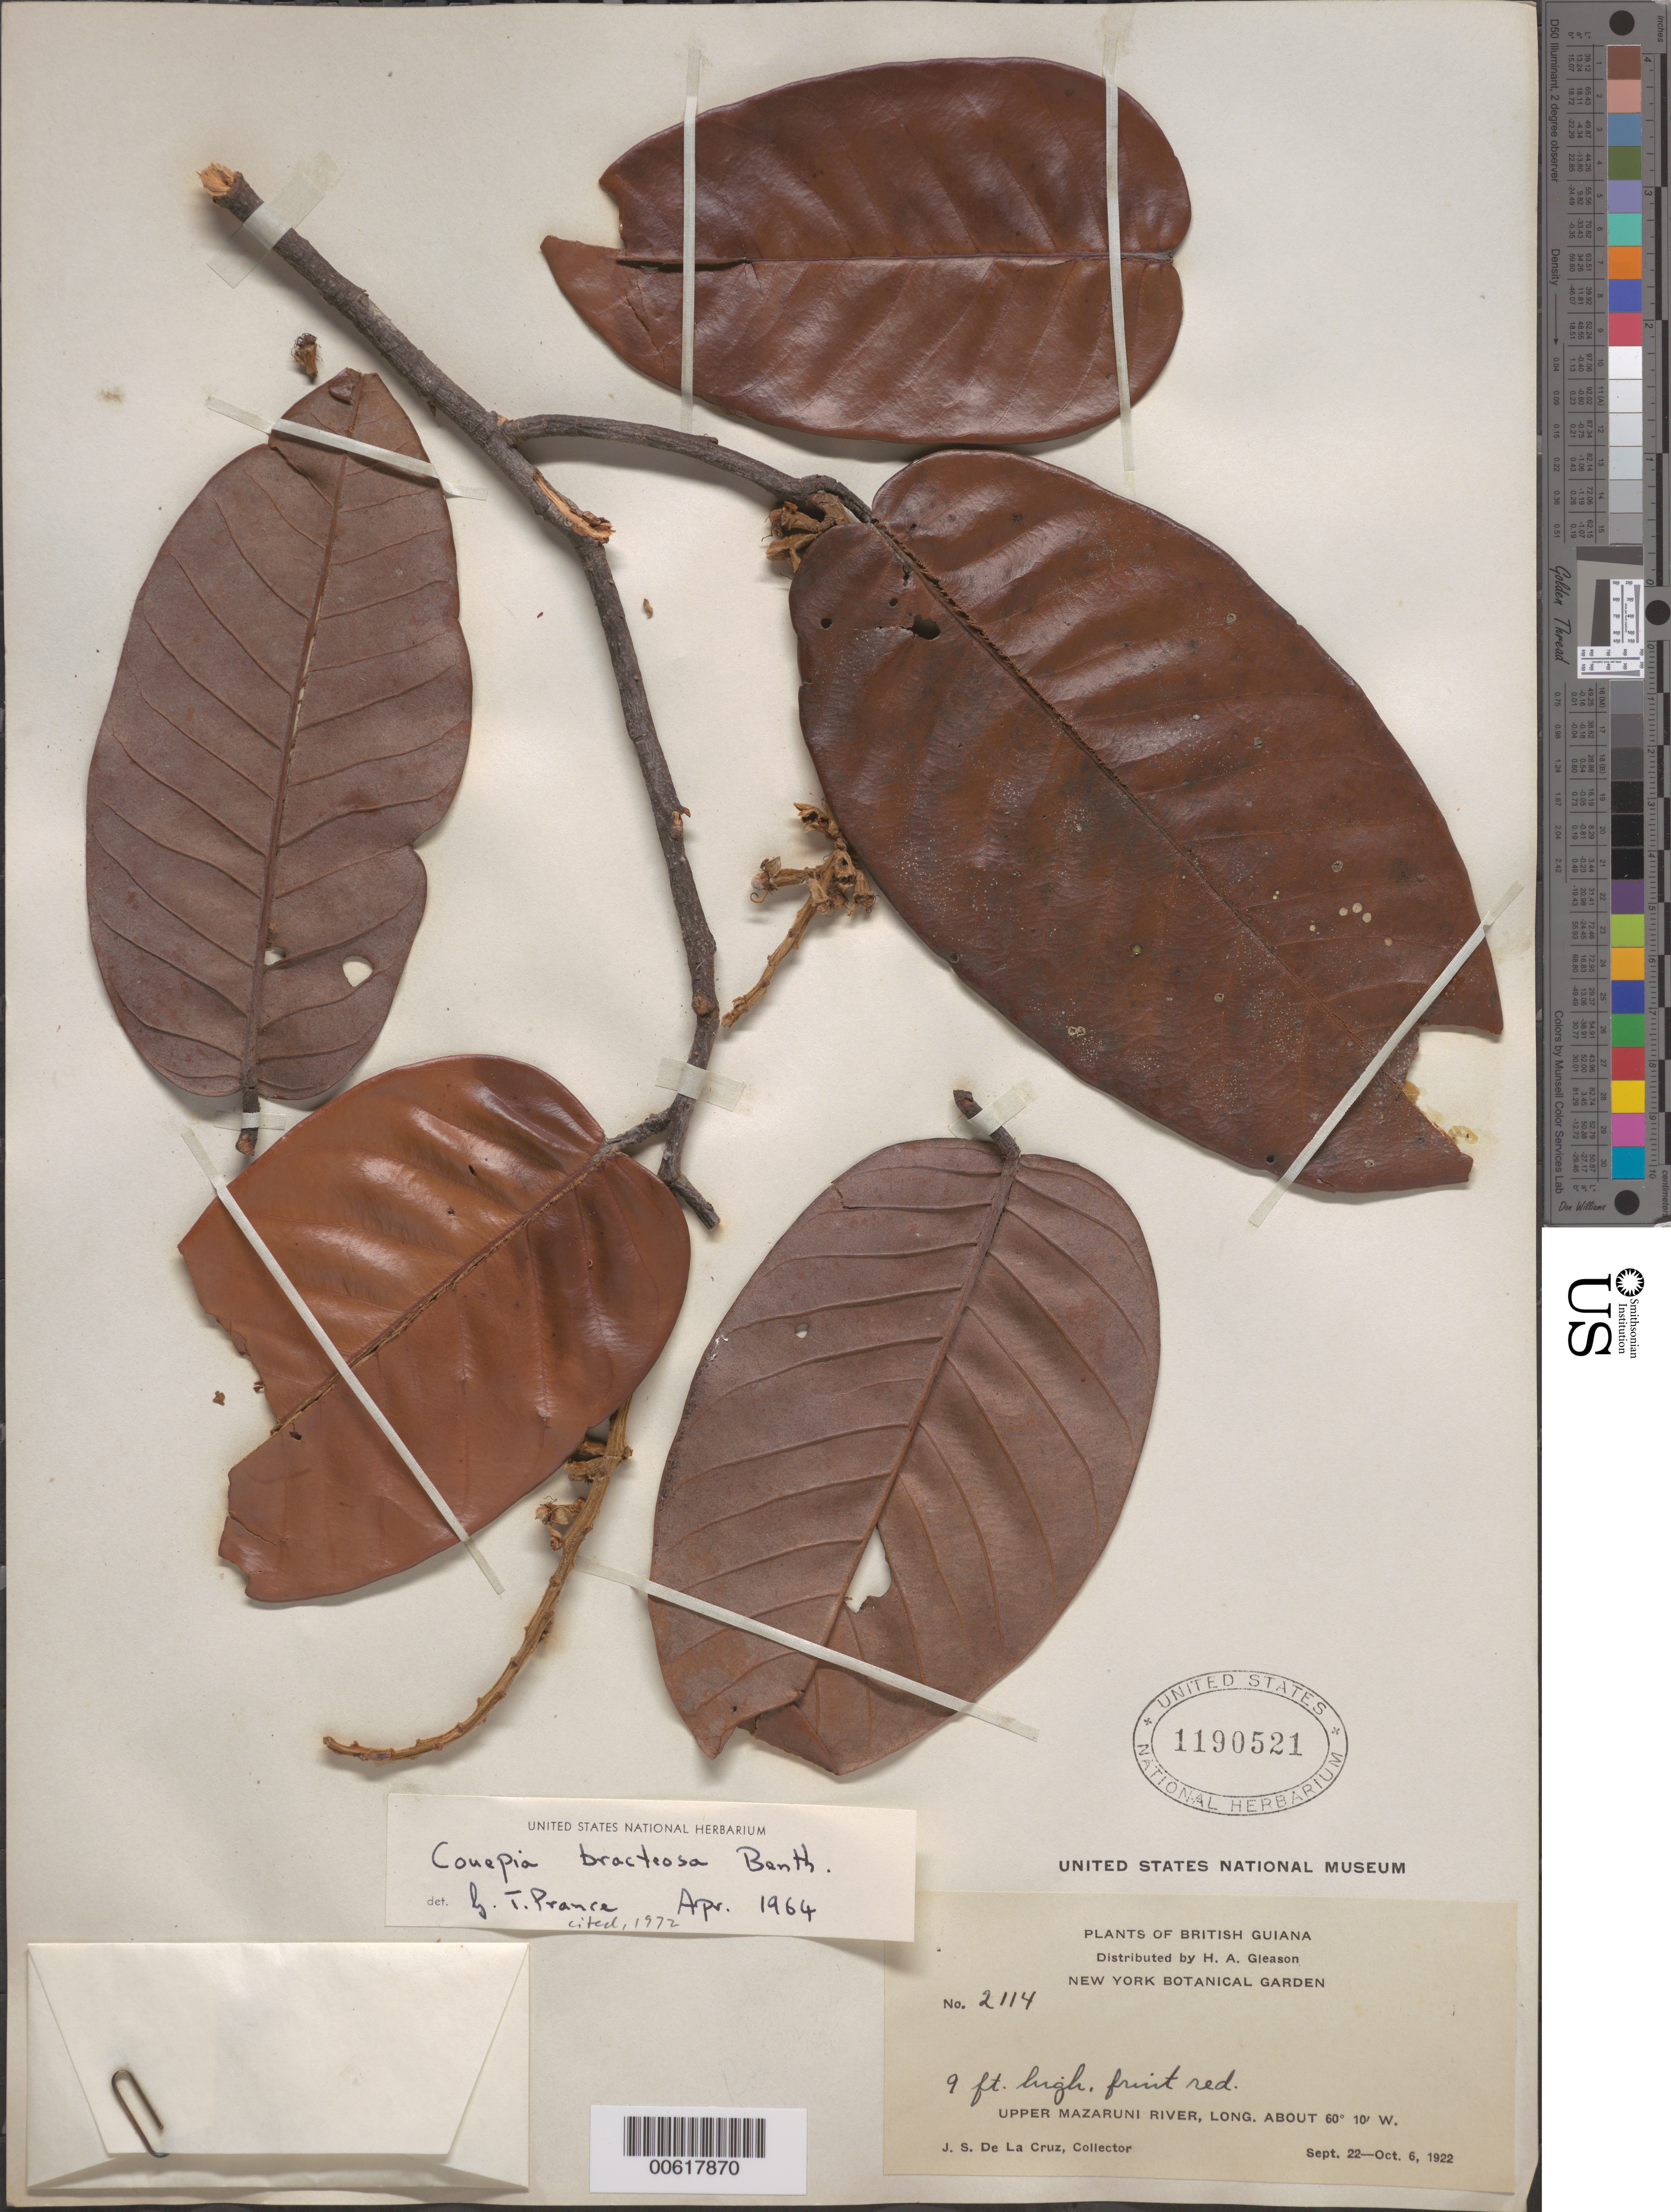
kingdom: Plantae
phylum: Tracheophyta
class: Magnoliopsida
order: Malpighiales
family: Chrysobalanaceae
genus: Couepia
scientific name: Couepia bracteosa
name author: Benth.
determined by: Prance, G. T.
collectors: J. S. de la Cruz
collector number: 2114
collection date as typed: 22-Sep-22 to 6-Oct-22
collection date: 1922-09-22/1922-10-06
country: Guyana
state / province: Cuyuni-Mazaruni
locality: Upper Mazaruni R.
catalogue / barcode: US 1190521